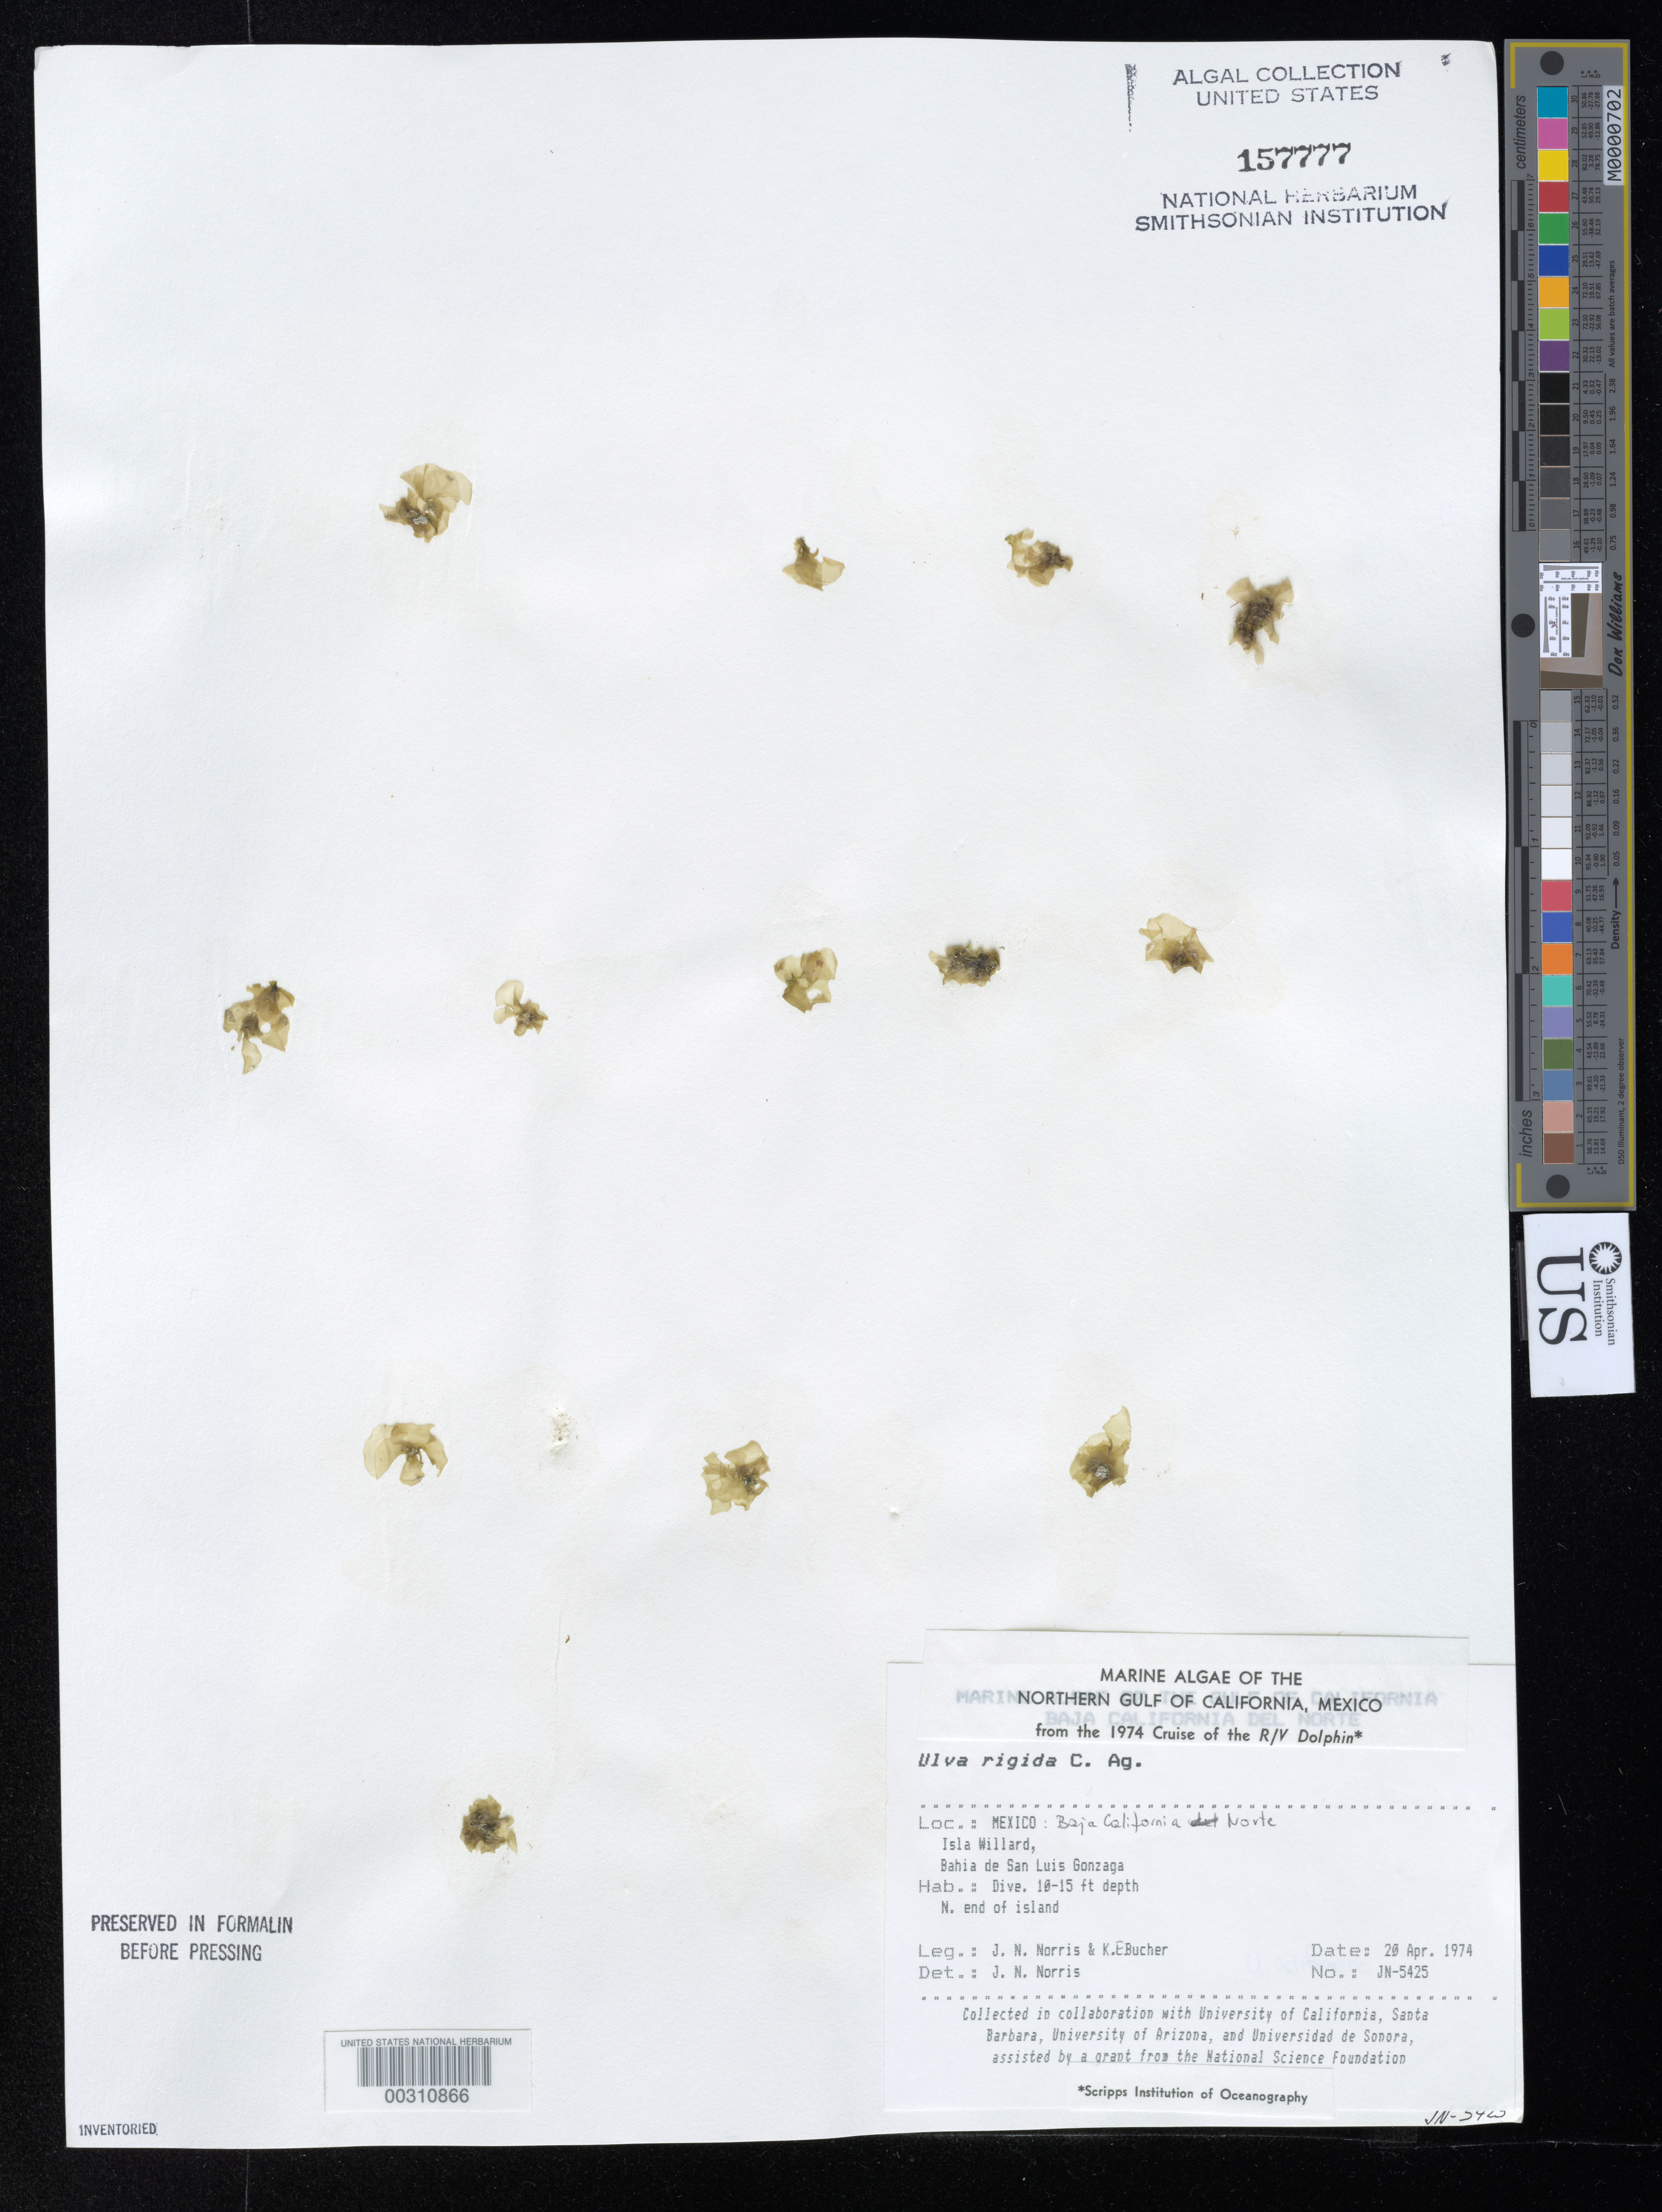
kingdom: Plantae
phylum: Chlorophyta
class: Ulvophyceae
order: Ulvales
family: Ulvaceae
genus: Ulva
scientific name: Ulva rigida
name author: C. Agardh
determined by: Norris, James N.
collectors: J. N. Norris & K. E. Bucher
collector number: JN-5425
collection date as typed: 20 Apr 1974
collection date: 1974-04-20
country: Mexico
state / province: Baja California Norte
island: Isla Willard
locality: Bahia de San Luis Gonzaga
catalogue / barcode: US 157777